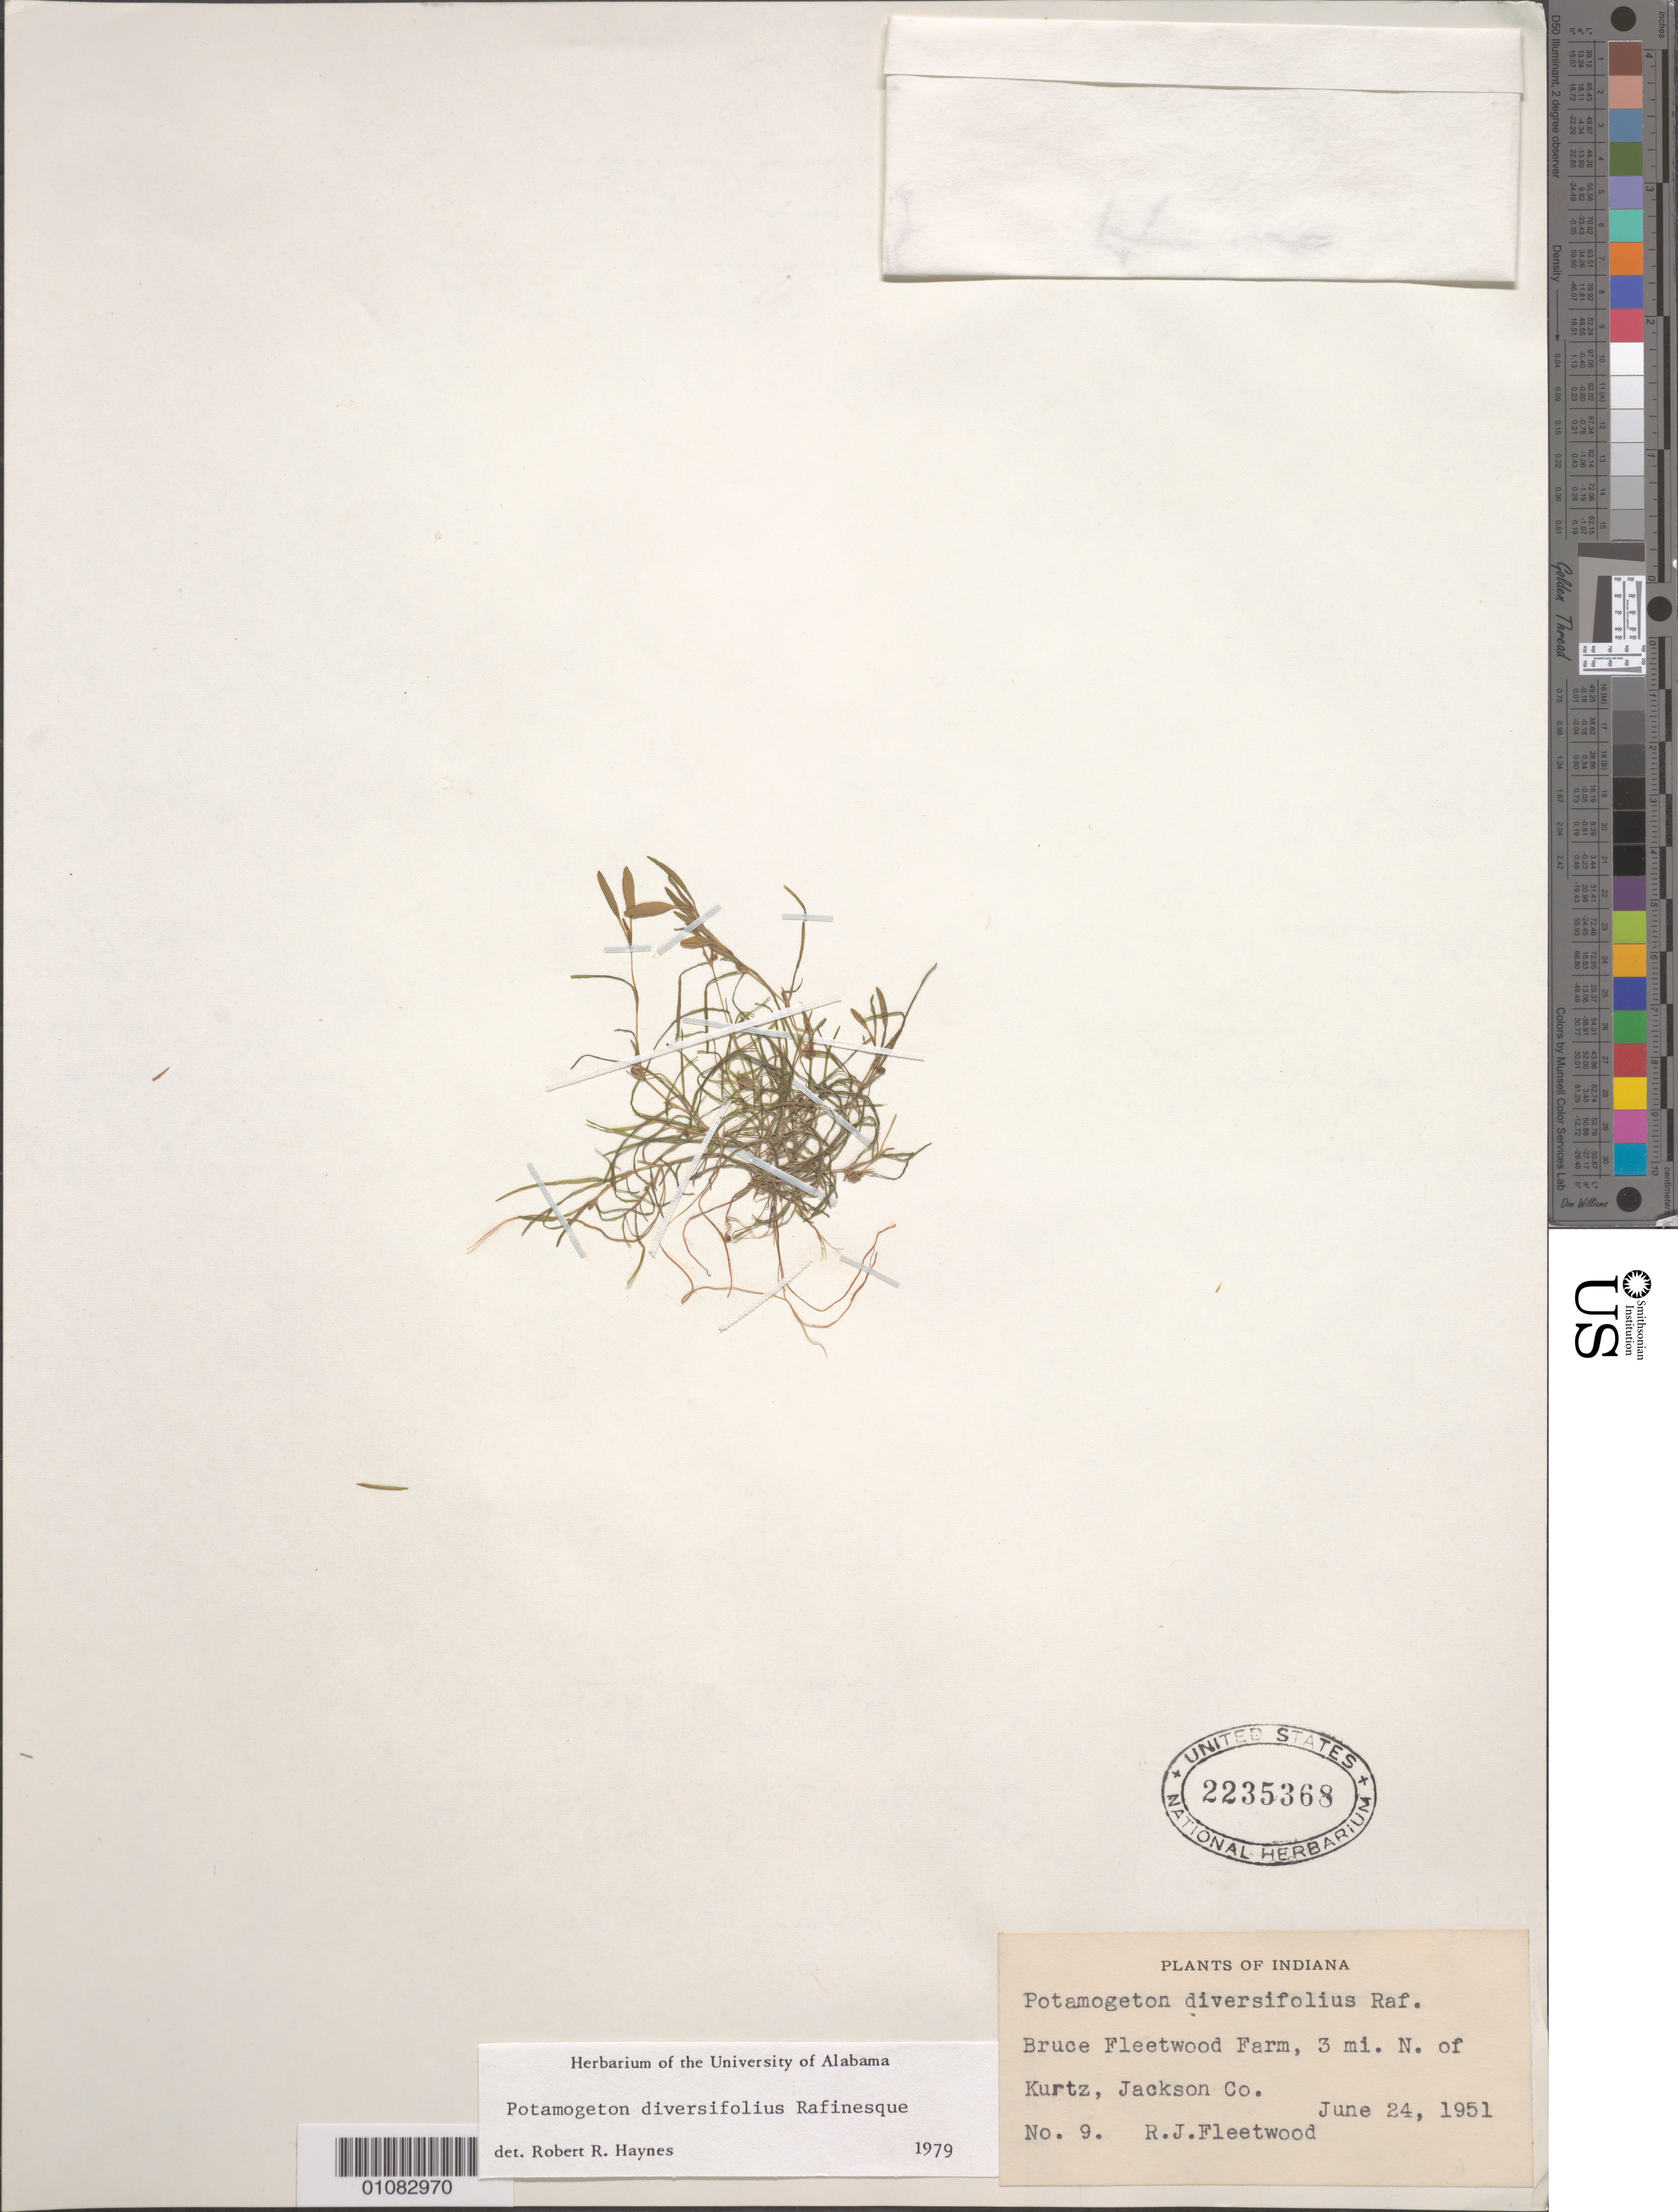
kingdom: Plantae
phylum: Tracheophyta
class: Liliopsida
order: Alismatales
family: Potamogetonaceae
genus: Potamogeton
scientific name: Potamogeton diversifolius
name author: Raf.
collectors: R. J. Fleetwood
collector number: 9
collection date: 1951-06-24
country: United States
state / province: Indiana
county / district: Jackson County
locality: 3 mi. N of Kurtz, Bruce Fleetwood Farm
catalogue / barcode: US 2235368